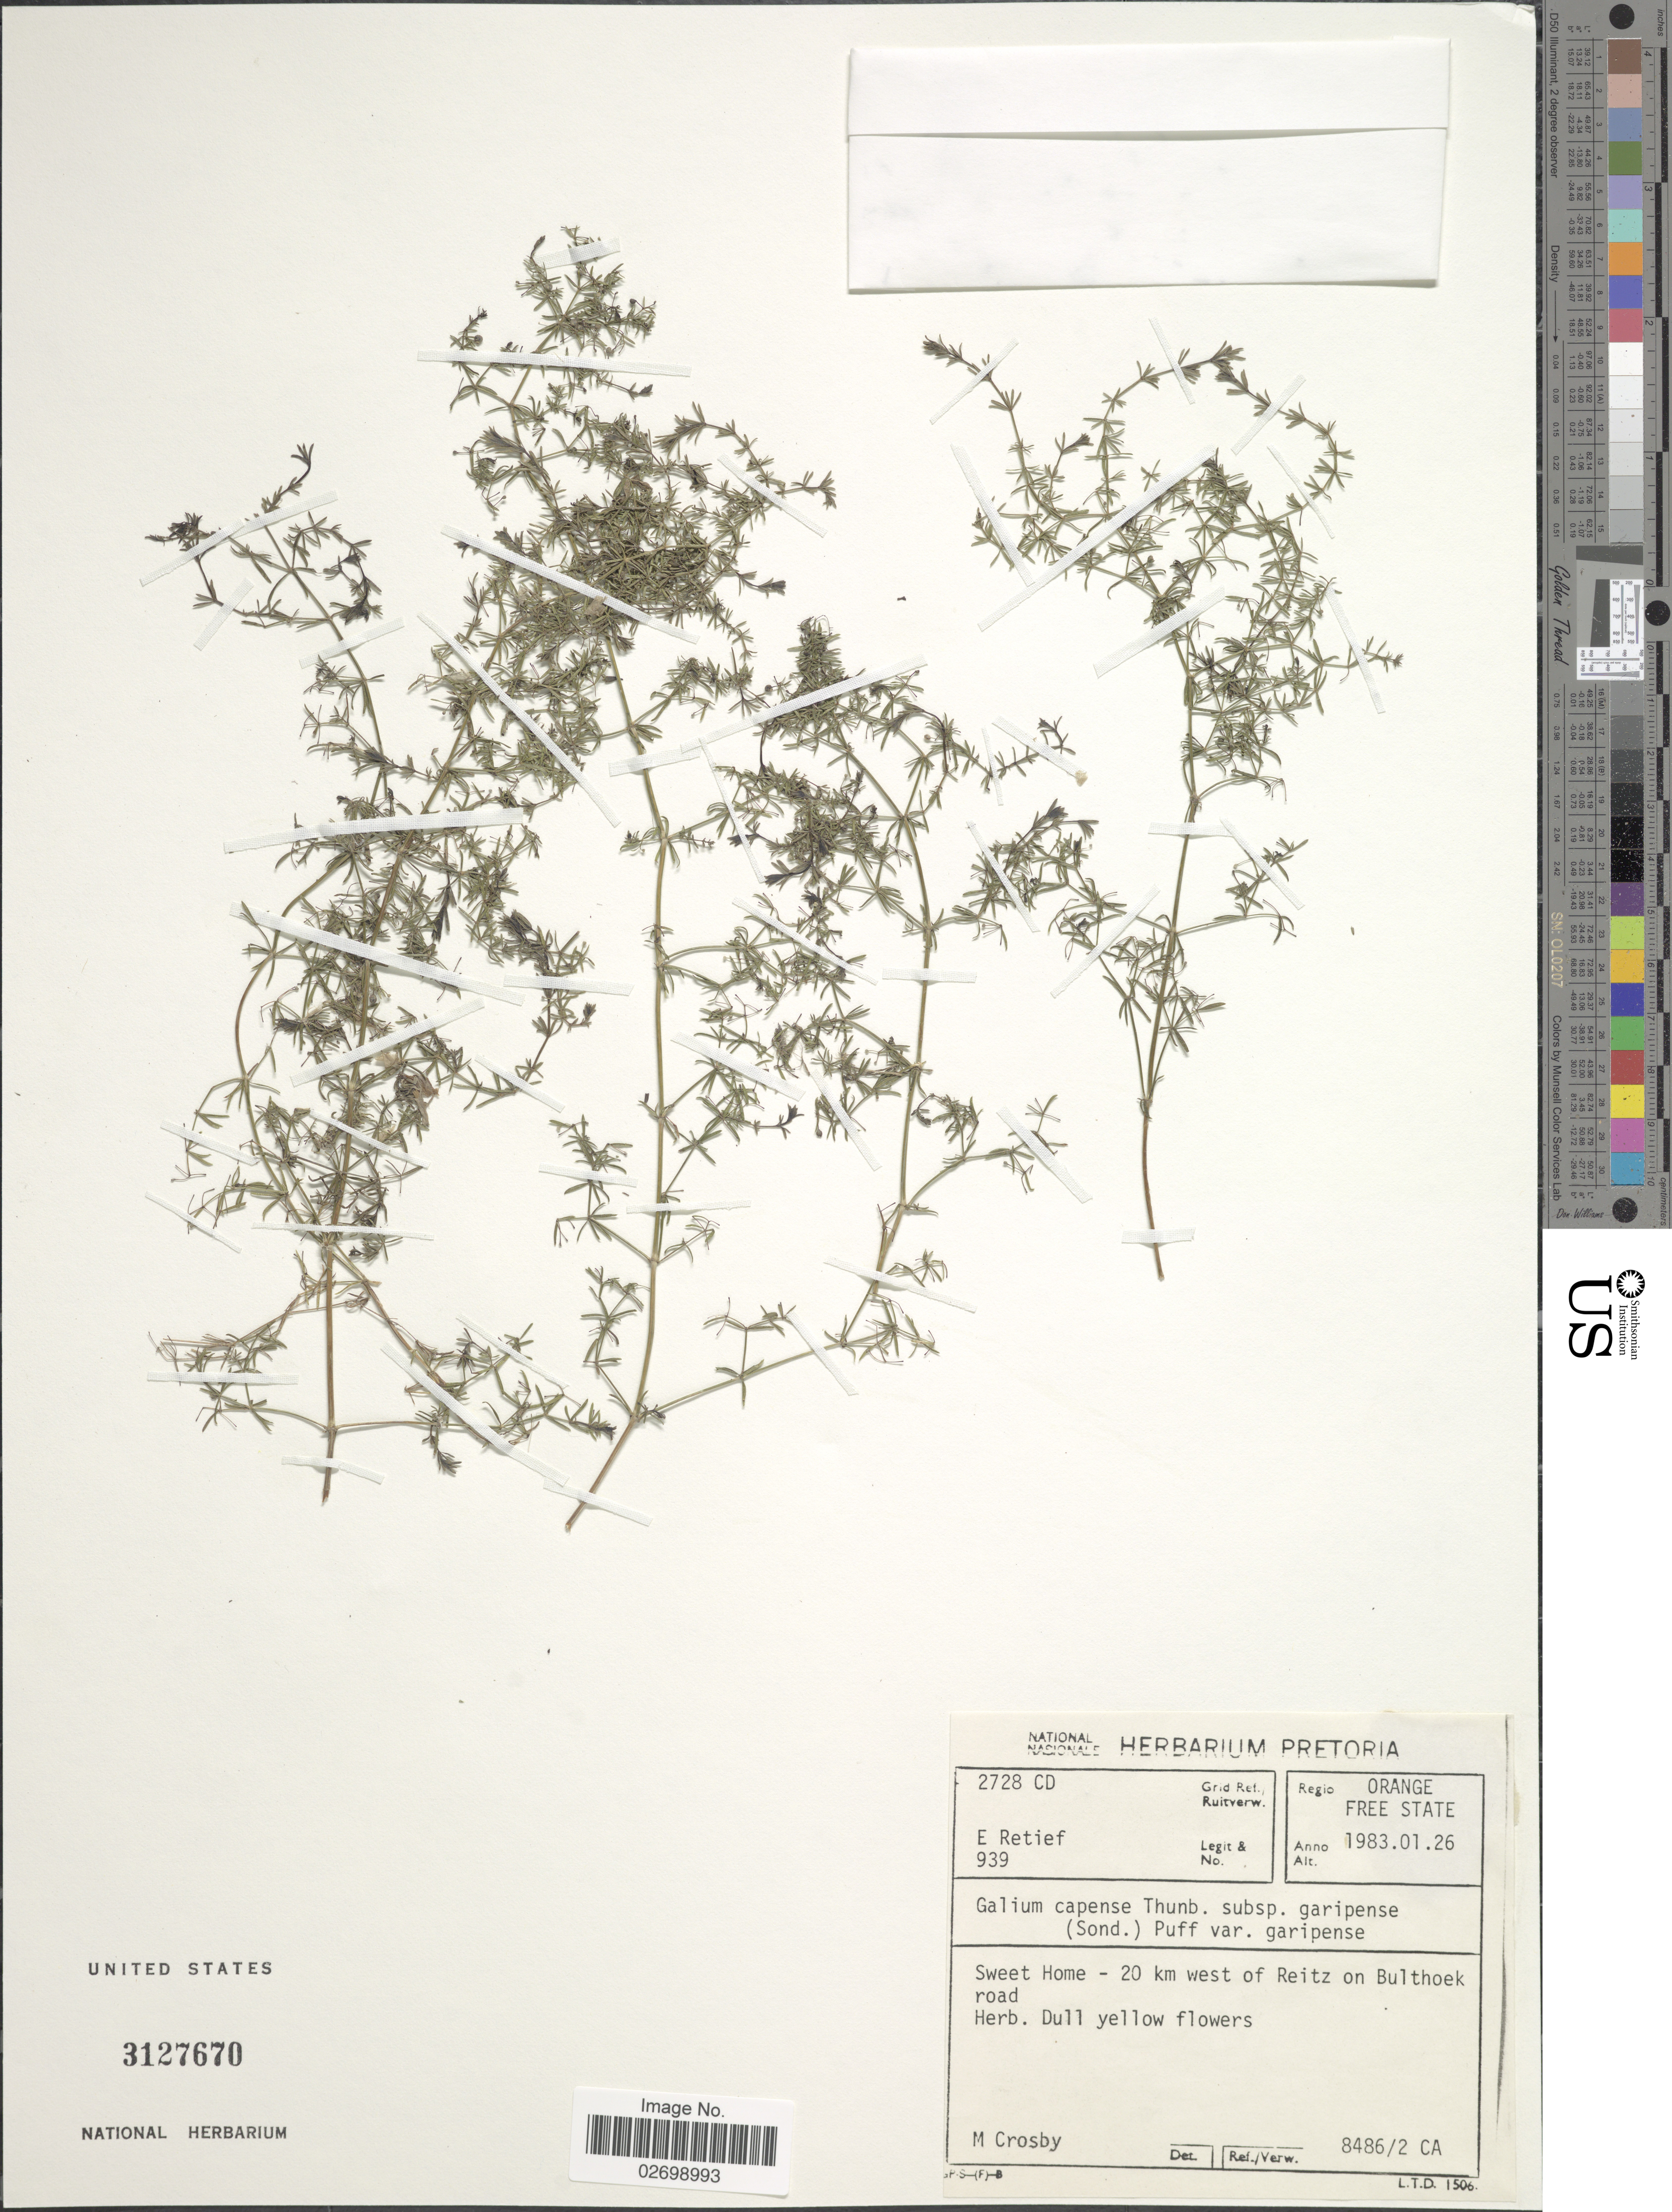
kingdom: Plantae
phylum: Tracheophyta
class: Magnoliopsida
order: Gentianales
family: Rubiaceae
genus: Galium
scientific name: Galium capense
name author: Thunb.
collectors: E. Retief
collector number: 939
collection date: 1983-01-26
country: South Africa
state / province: Free State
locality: Orange Free State. Sweet Home - 20 km west of Reitz on Bulthoek road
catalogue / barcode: US 3127670